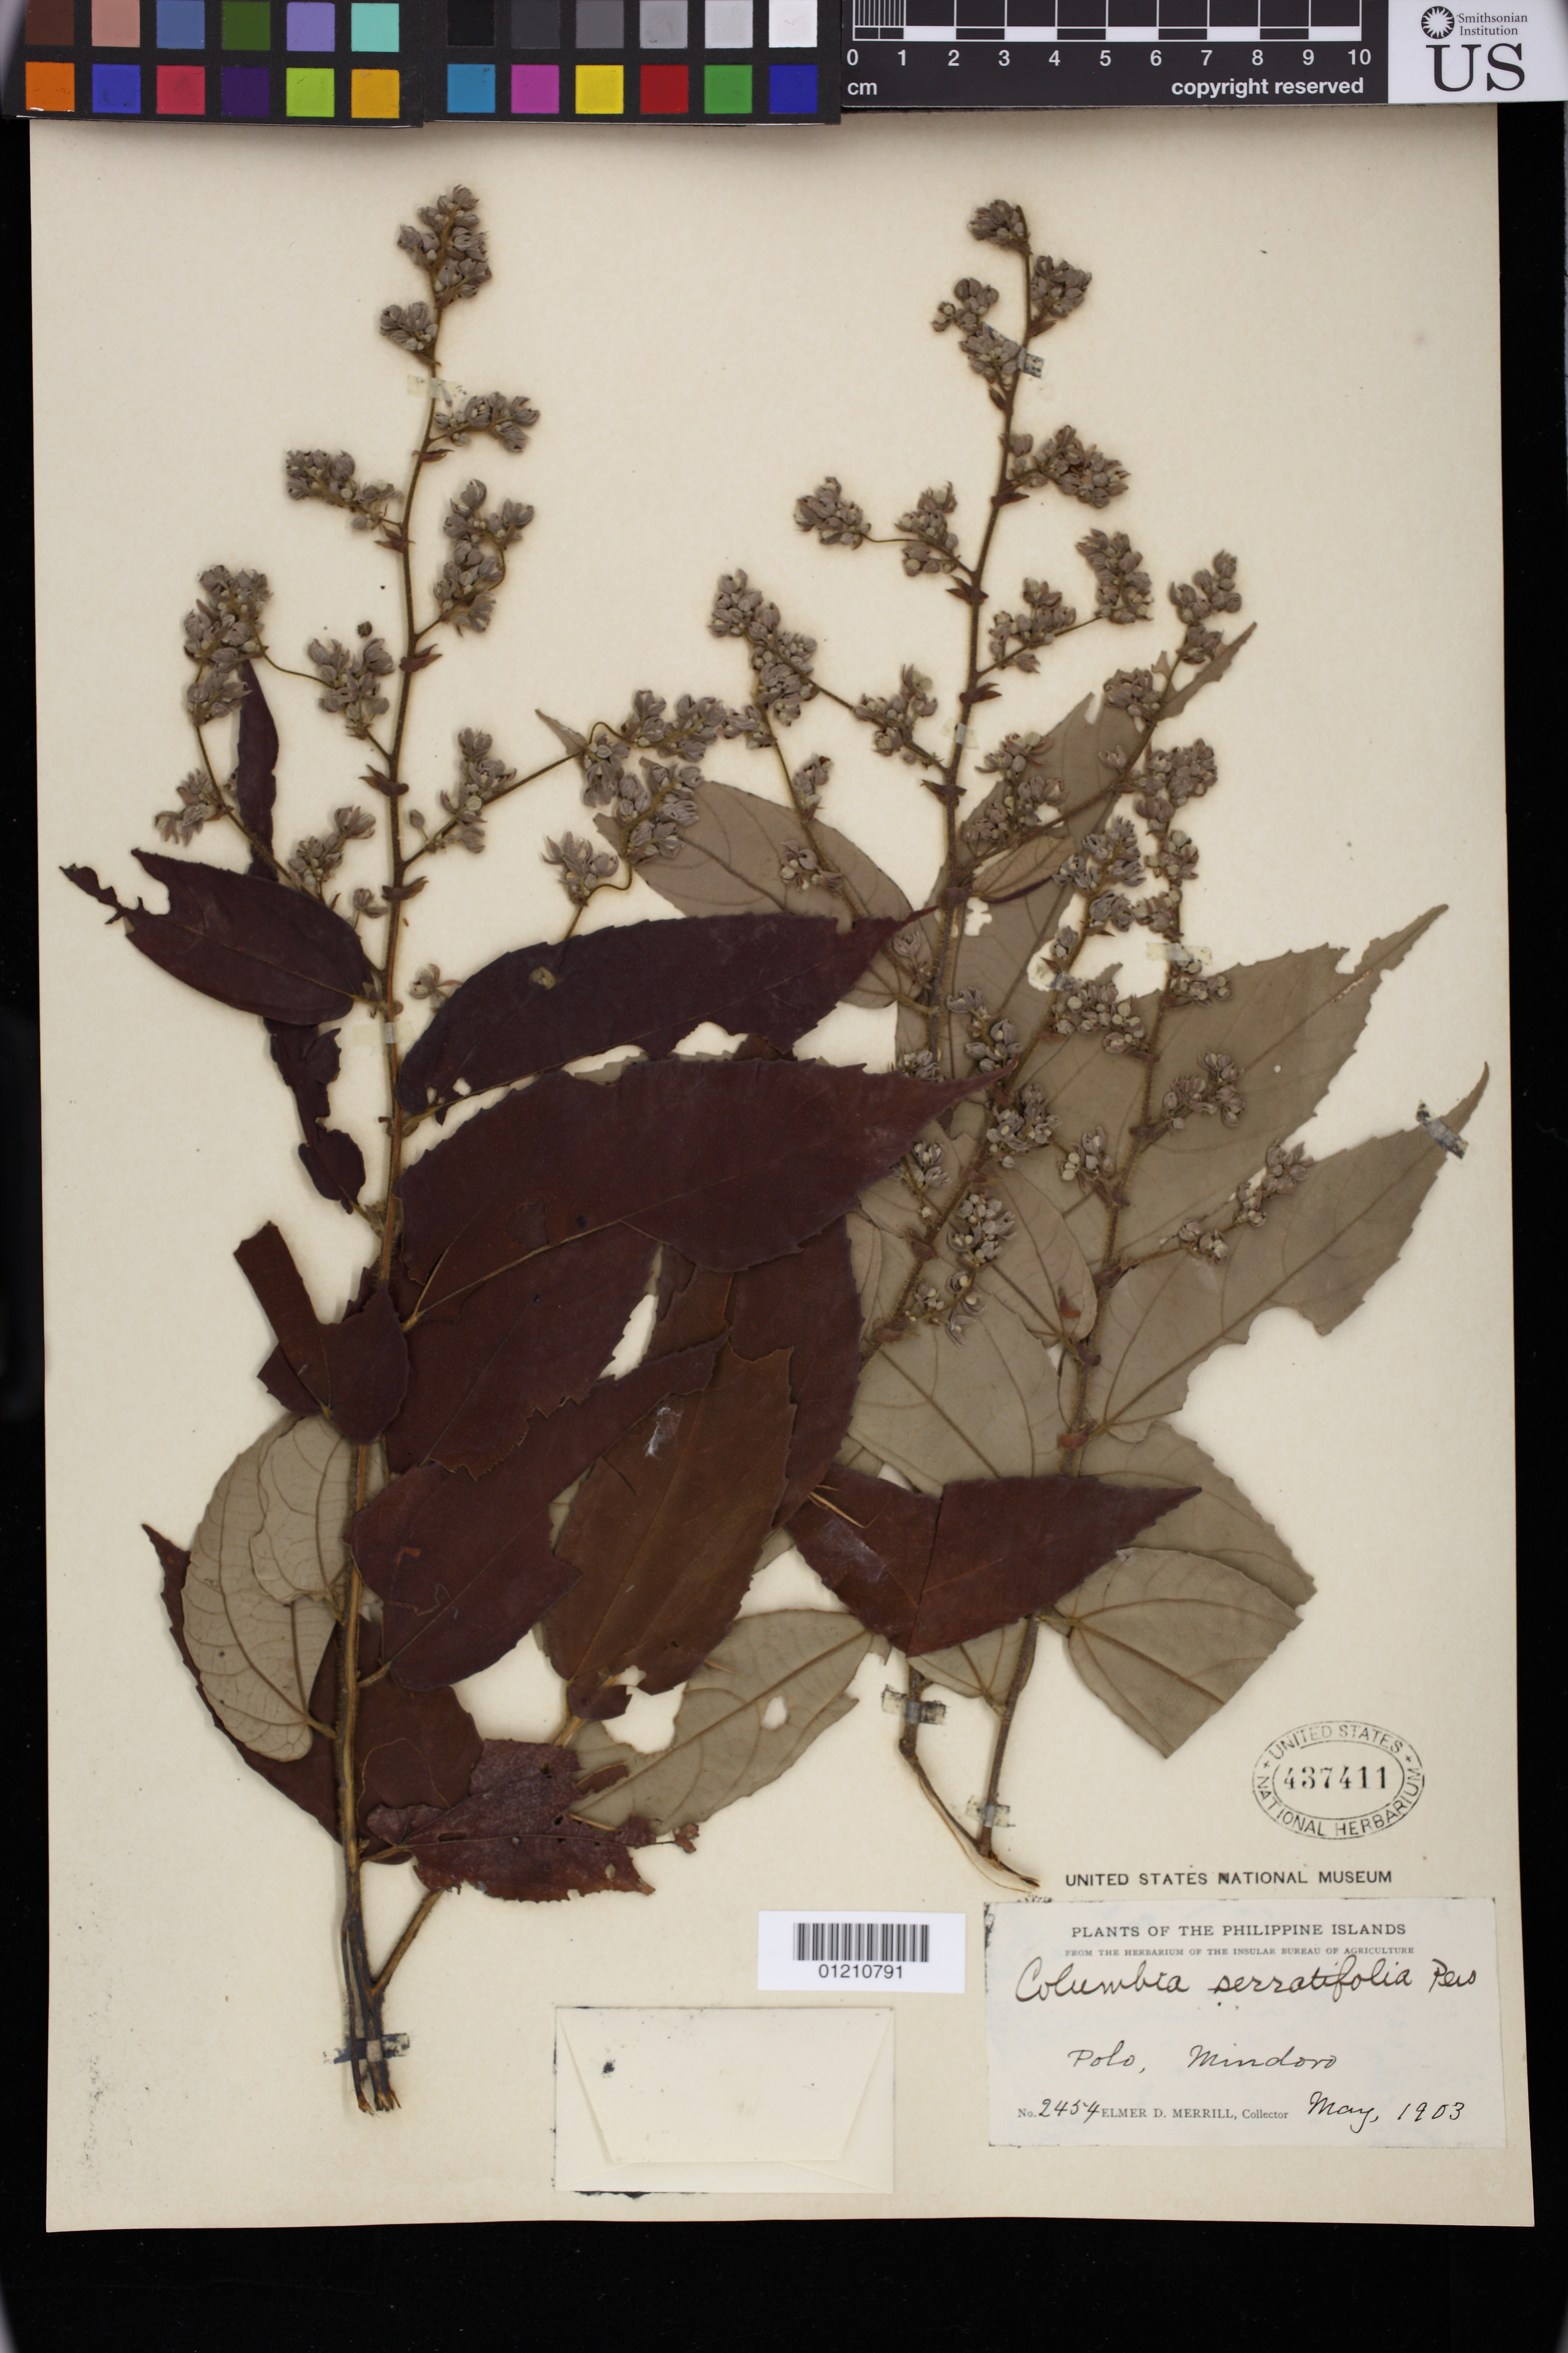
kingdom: Plantae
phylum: Tracheophyta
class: Magnoliopsida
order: Malvales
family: Malvaceae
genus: Colona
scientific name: Colona serratifolia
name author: Cav.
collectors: E. D. Merrill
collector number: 2454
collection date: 1903-05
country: Philippines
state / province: Mimaropa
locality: Polo, Mindovo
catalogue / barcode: US 437411